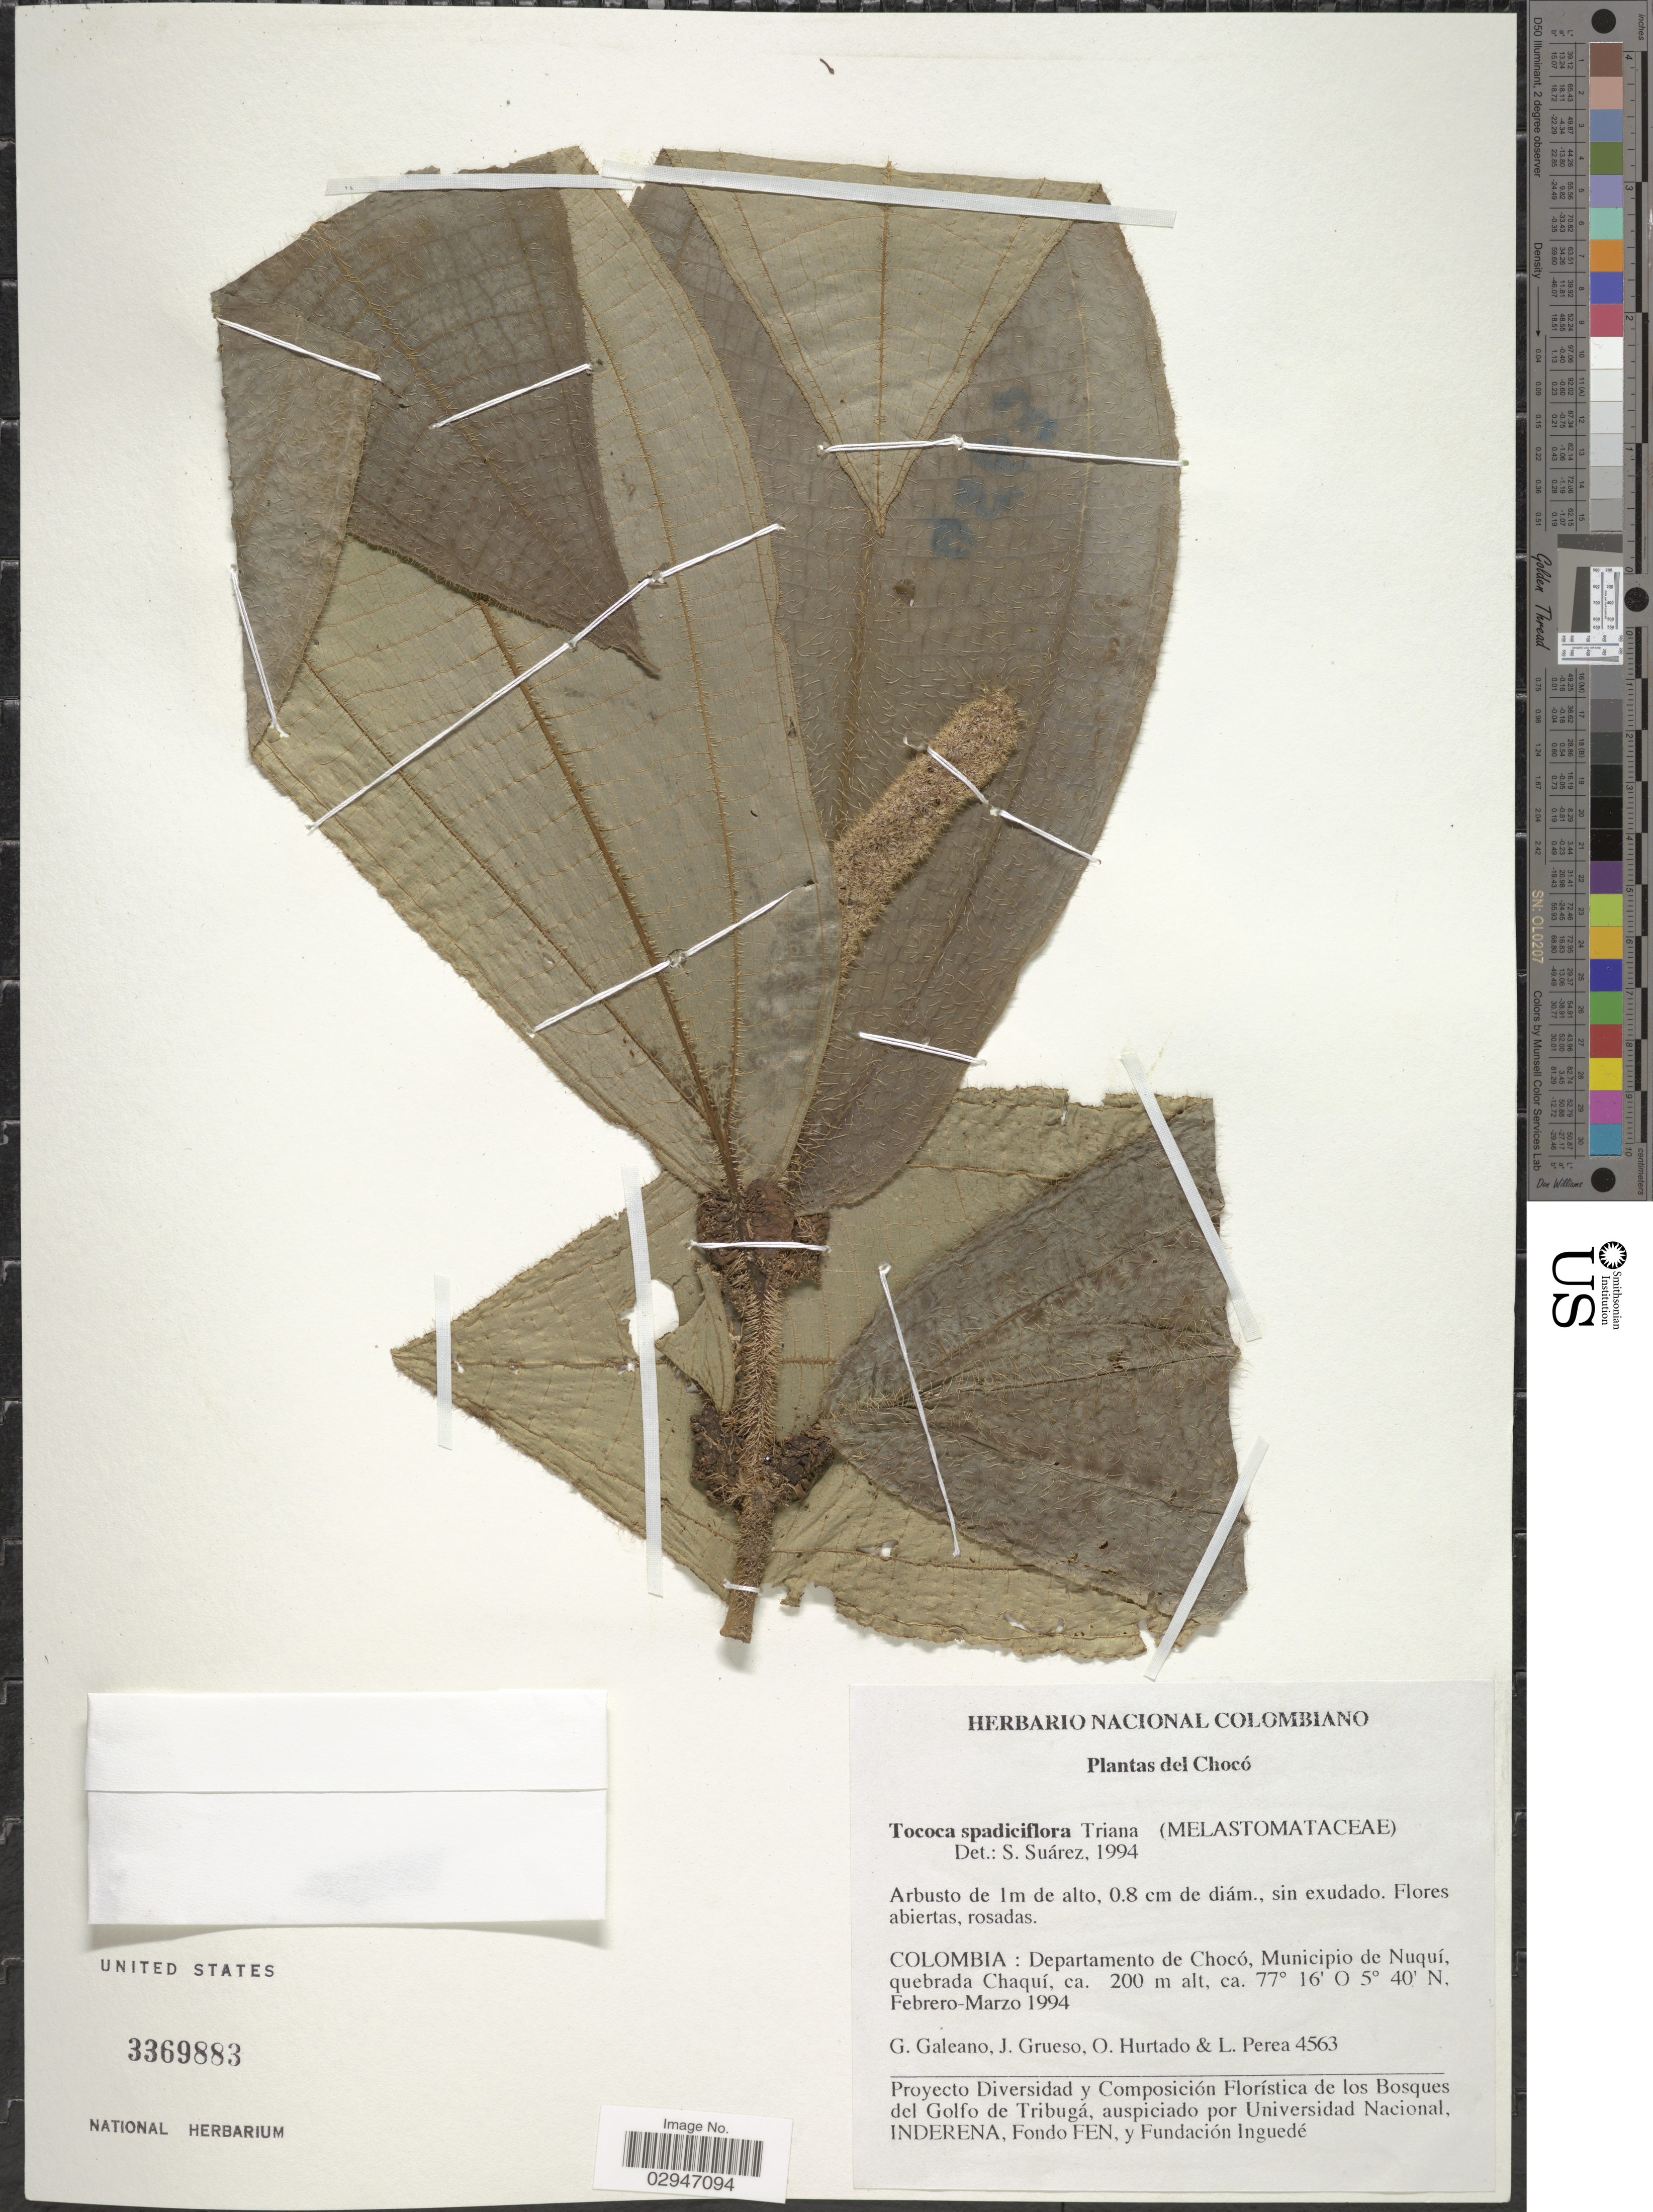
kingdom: Plantae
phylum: Tracheophyta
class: Magnoliopsida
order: Myrtales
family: Melastomataceae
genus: Tococa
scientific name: Tococa spadiciflora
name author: Triana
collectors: G. A. Galeano, J. Grueso, O. Hurtado & L. Perea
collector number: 4563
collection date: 1994-02/1994-03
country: Colombia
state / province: Chocó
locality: Departamento de Chocó, Municipio de Nuquí, quebrada Chaquí.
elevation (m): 200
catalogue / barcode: US 3369883